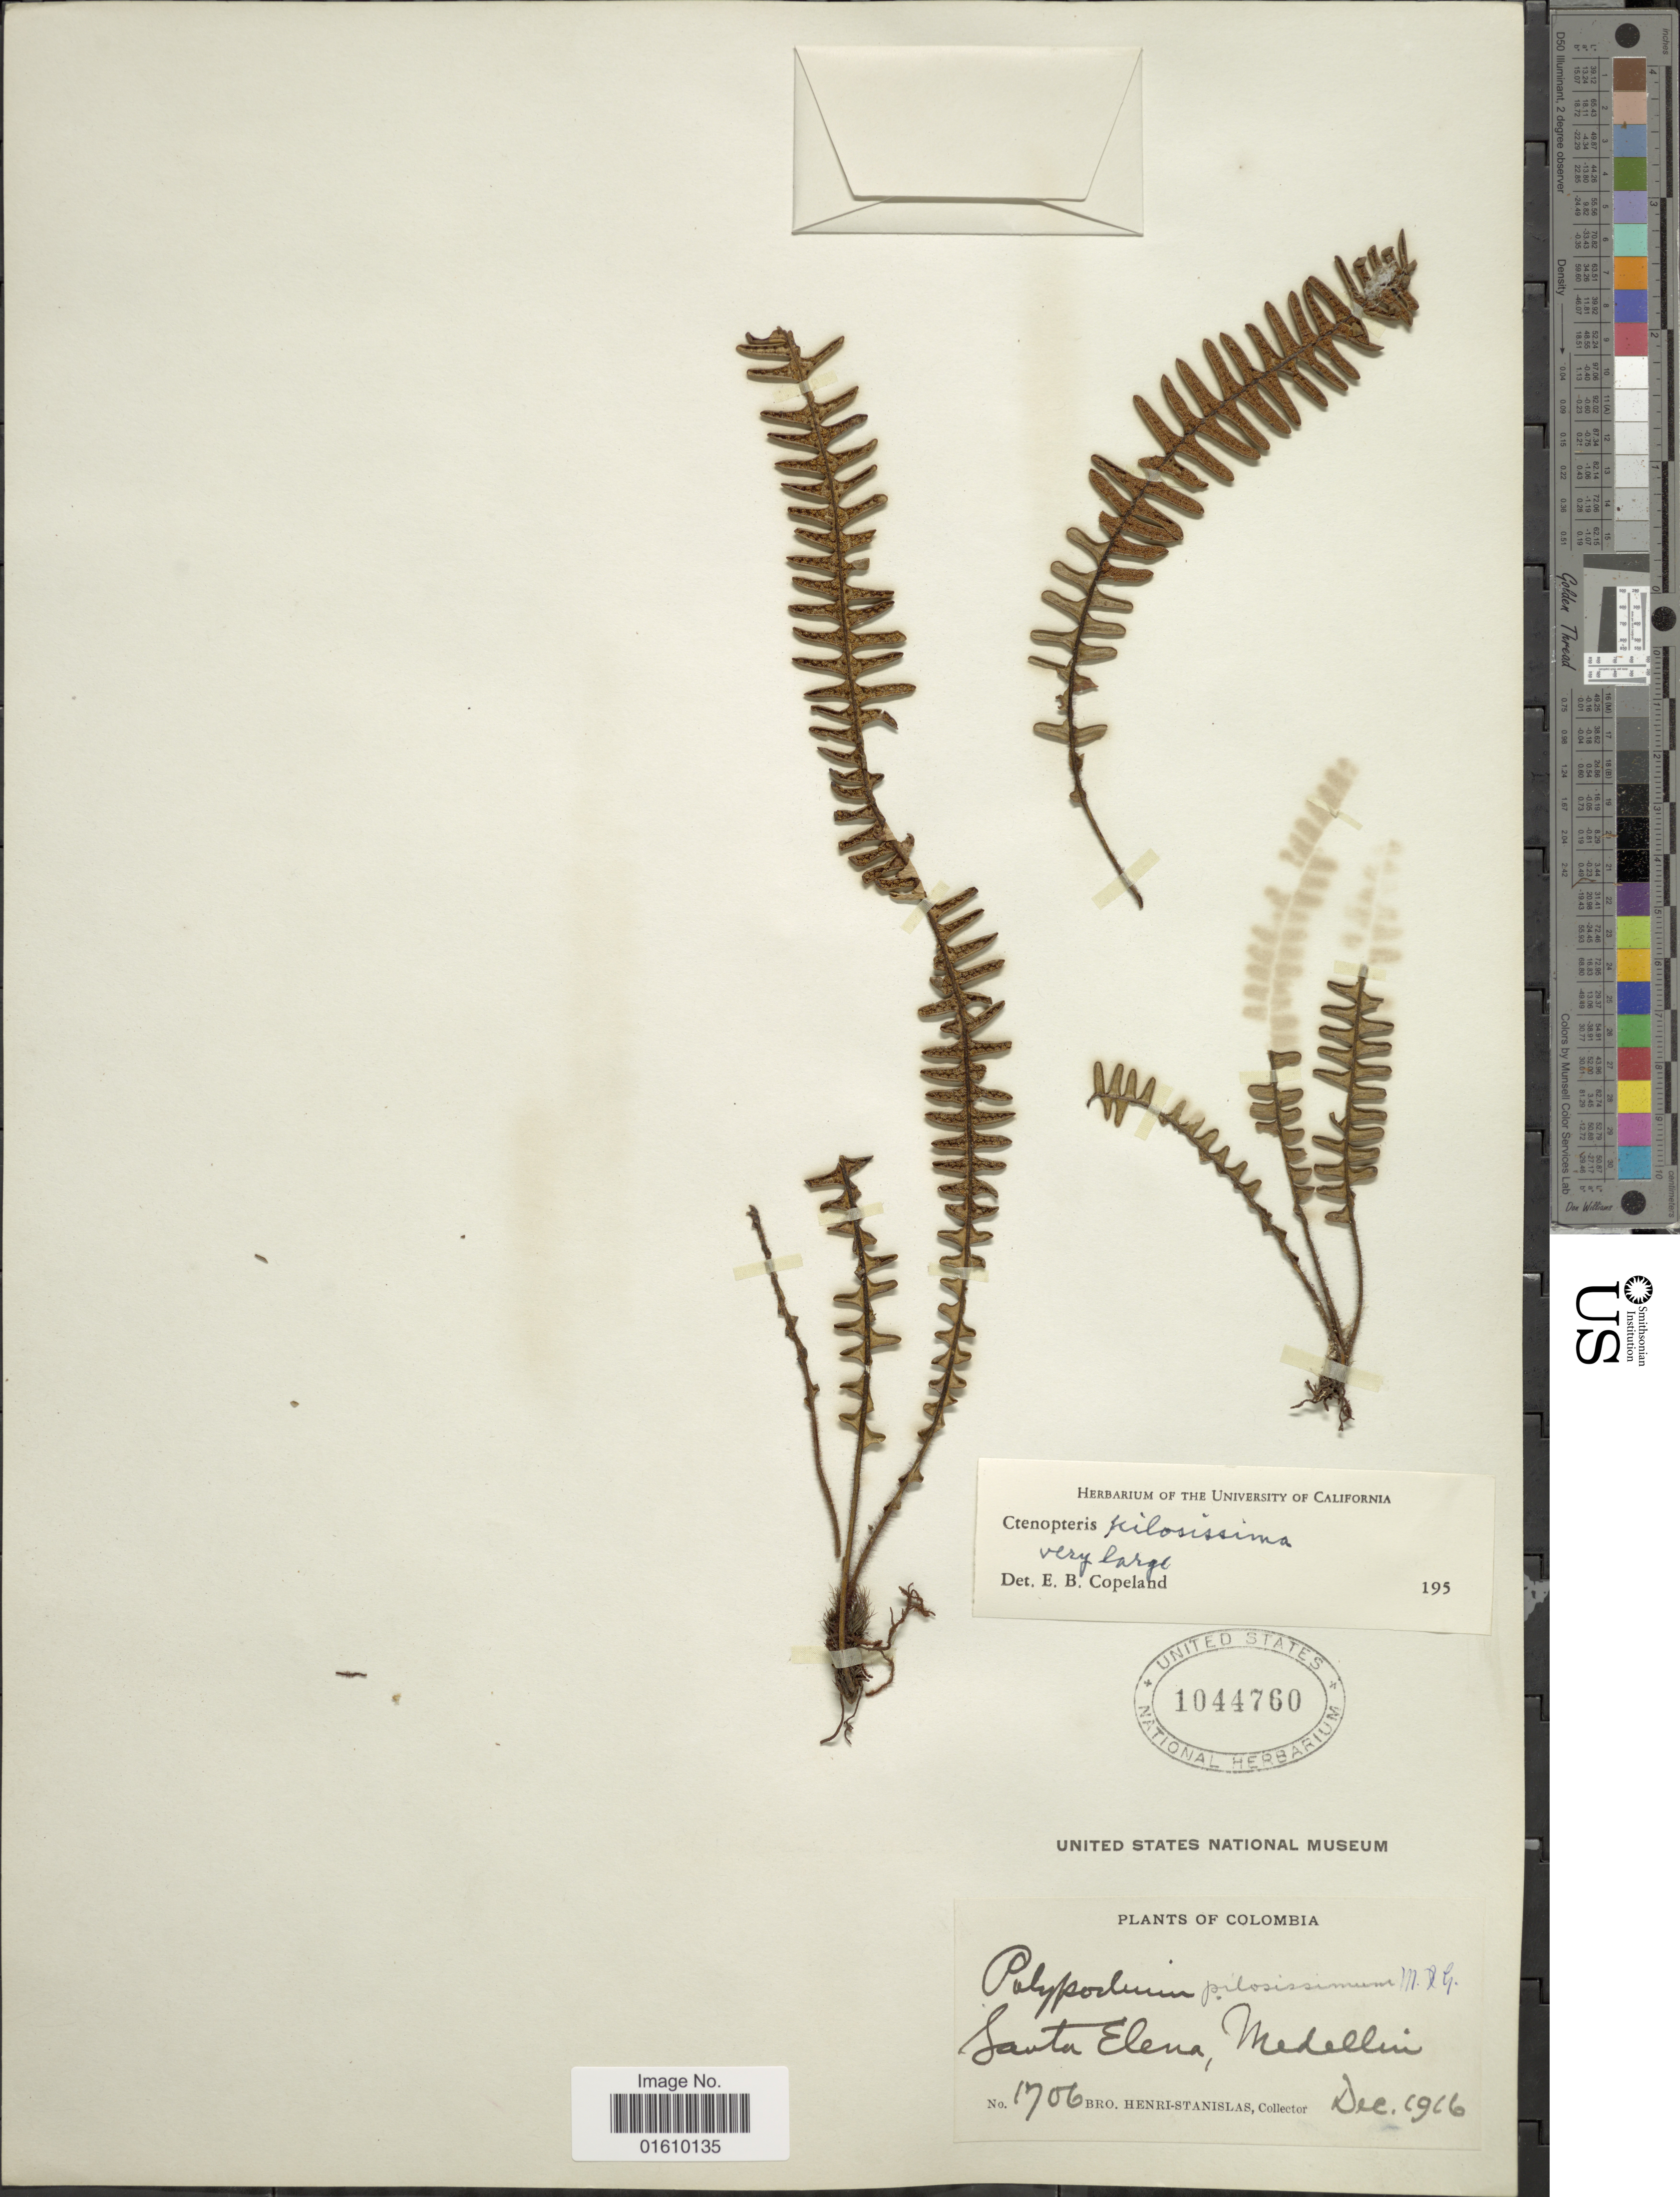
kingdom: Plantae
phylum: Tracheophyta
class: Polypodiopsida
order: Polypodiales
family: Polypodiaceae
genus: Melpomene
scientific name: Melpomene xiphopteroides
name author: (Liebm.) A.R. Sm. & R.C. Moran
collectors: Henri-Stanislas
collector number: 1706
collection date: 1916-12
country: Colombia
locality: Santa Elena, Medellin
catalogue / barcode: US 1044760